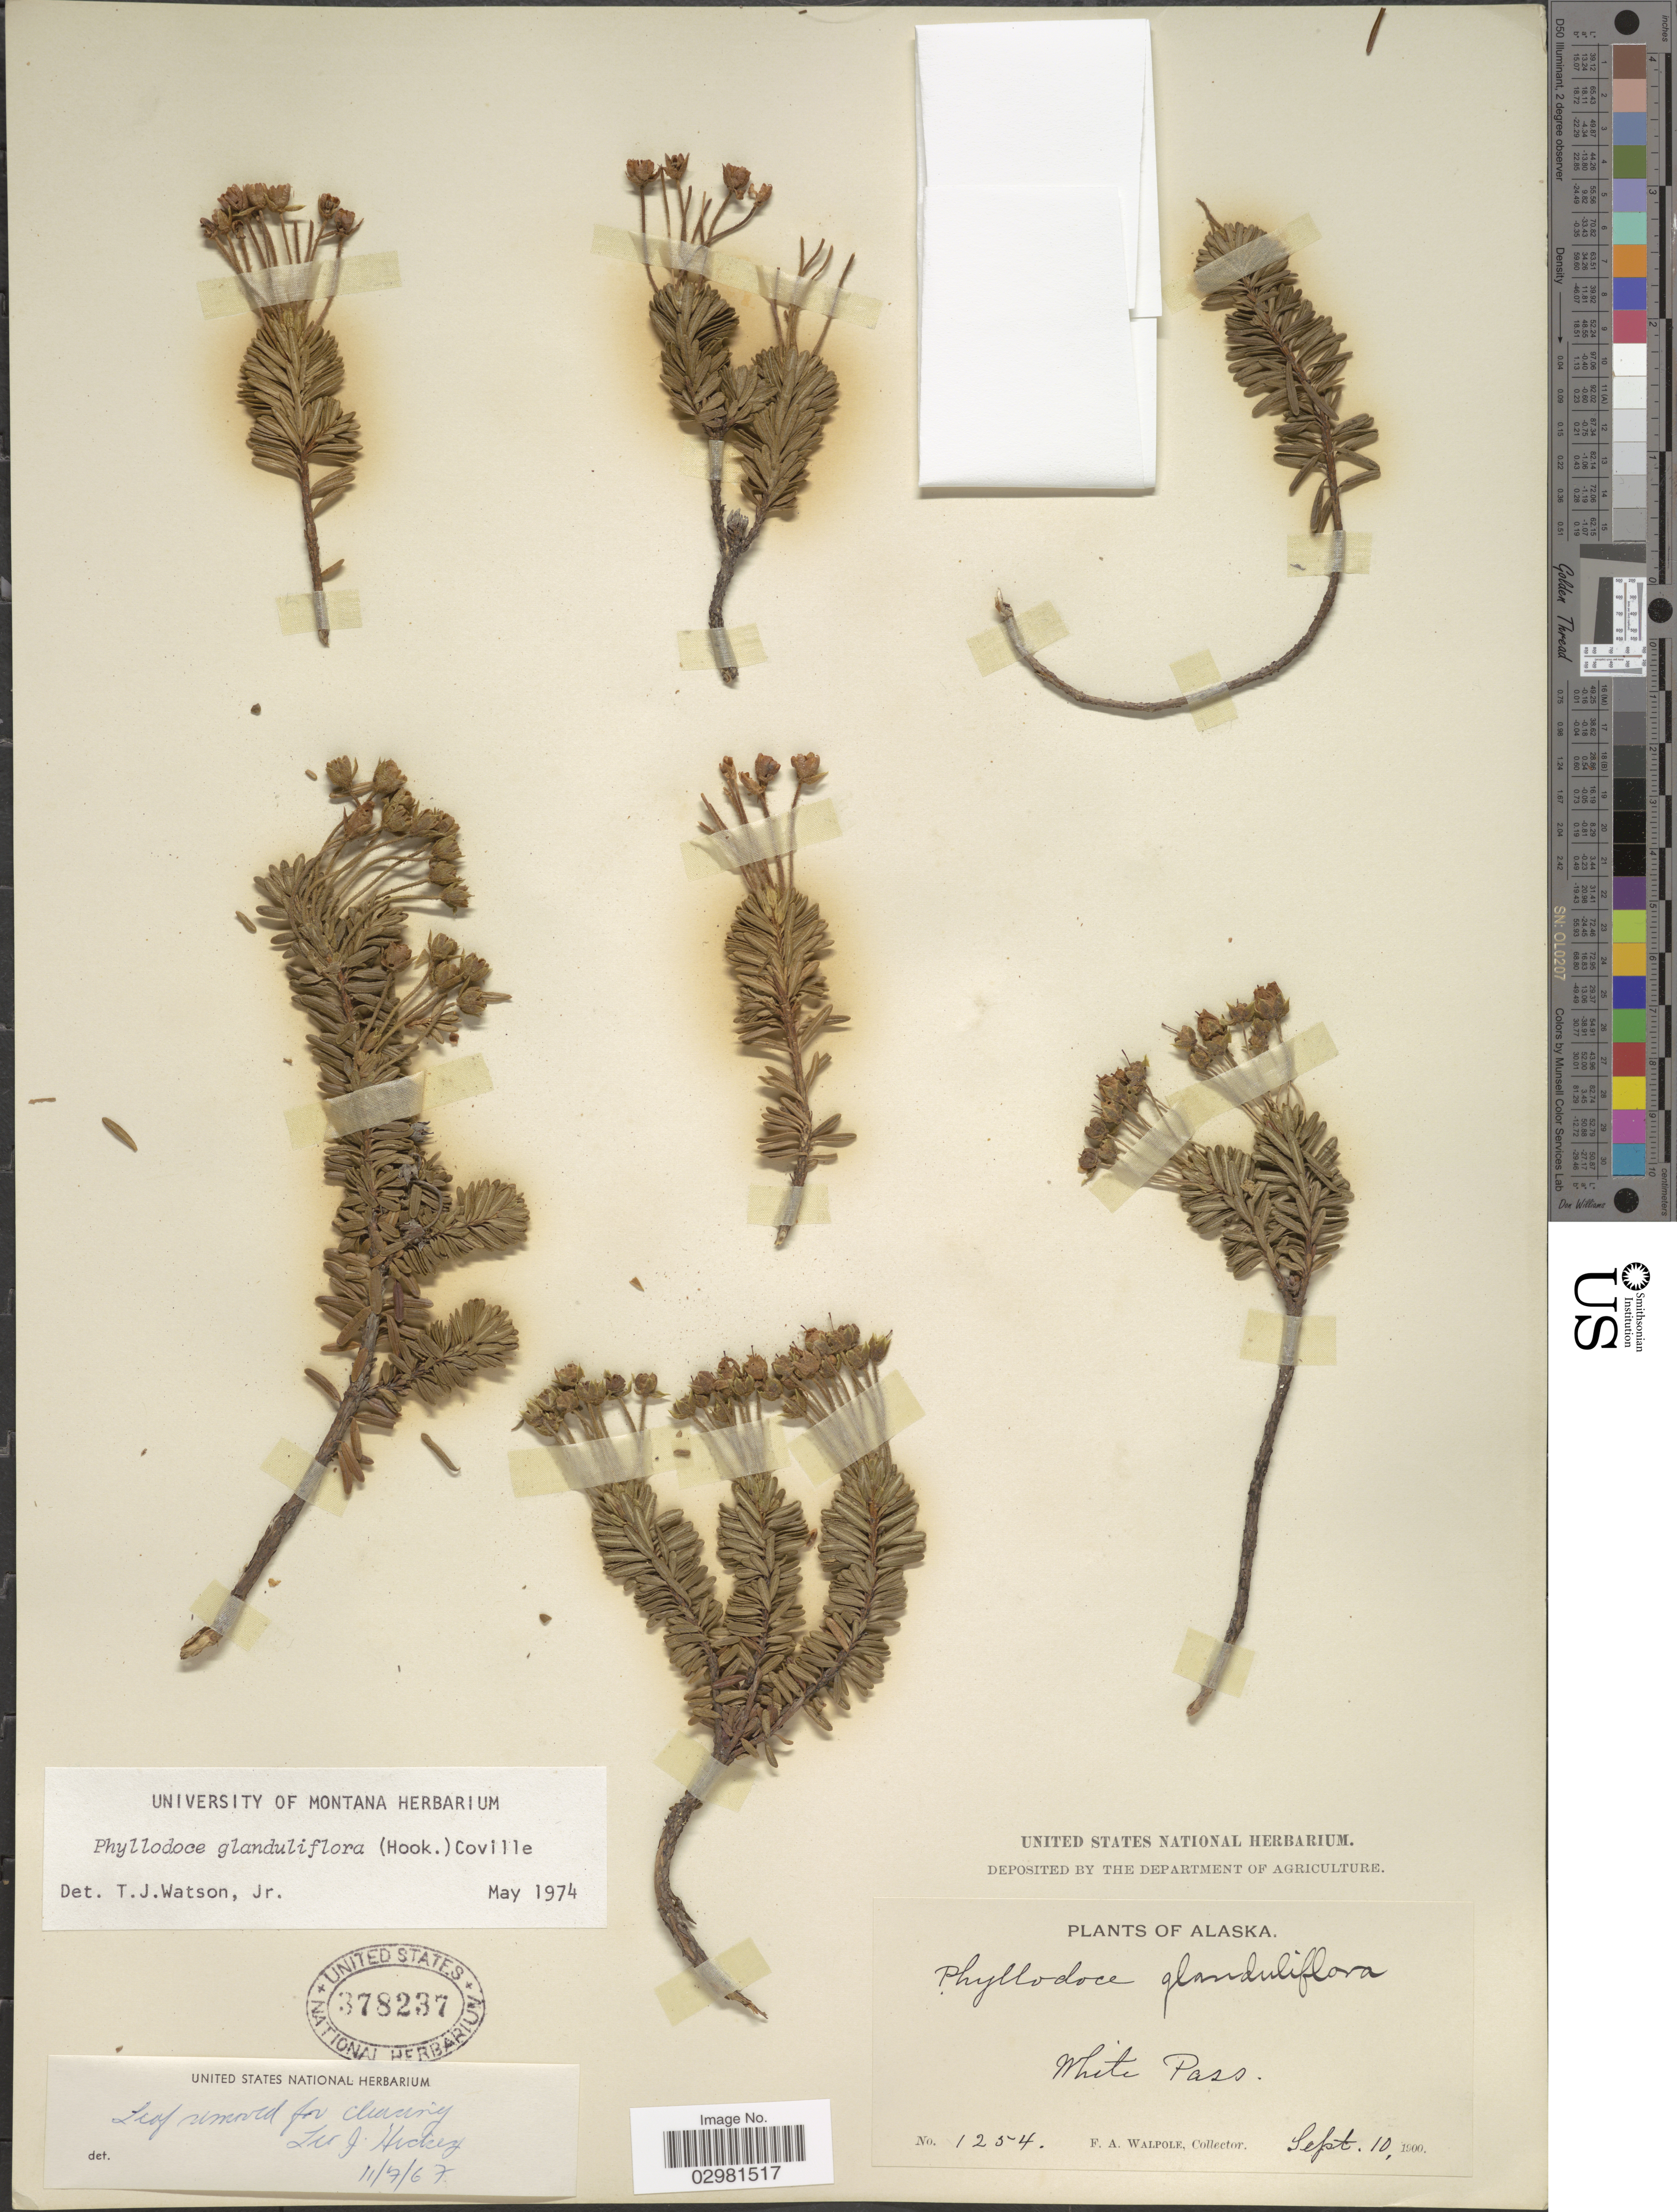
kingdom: Plantae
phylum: Tracheophyta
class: Magnoliopsida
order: Ericales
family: Ericaceae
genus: Phyllodoce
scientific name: Phyllodoce glanduliflora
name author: (Hook.) Coville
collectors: F. Walpole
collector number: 1254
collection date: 1900-09-10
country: United States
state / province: Alaska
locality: White Pass.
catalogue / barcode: US 378237